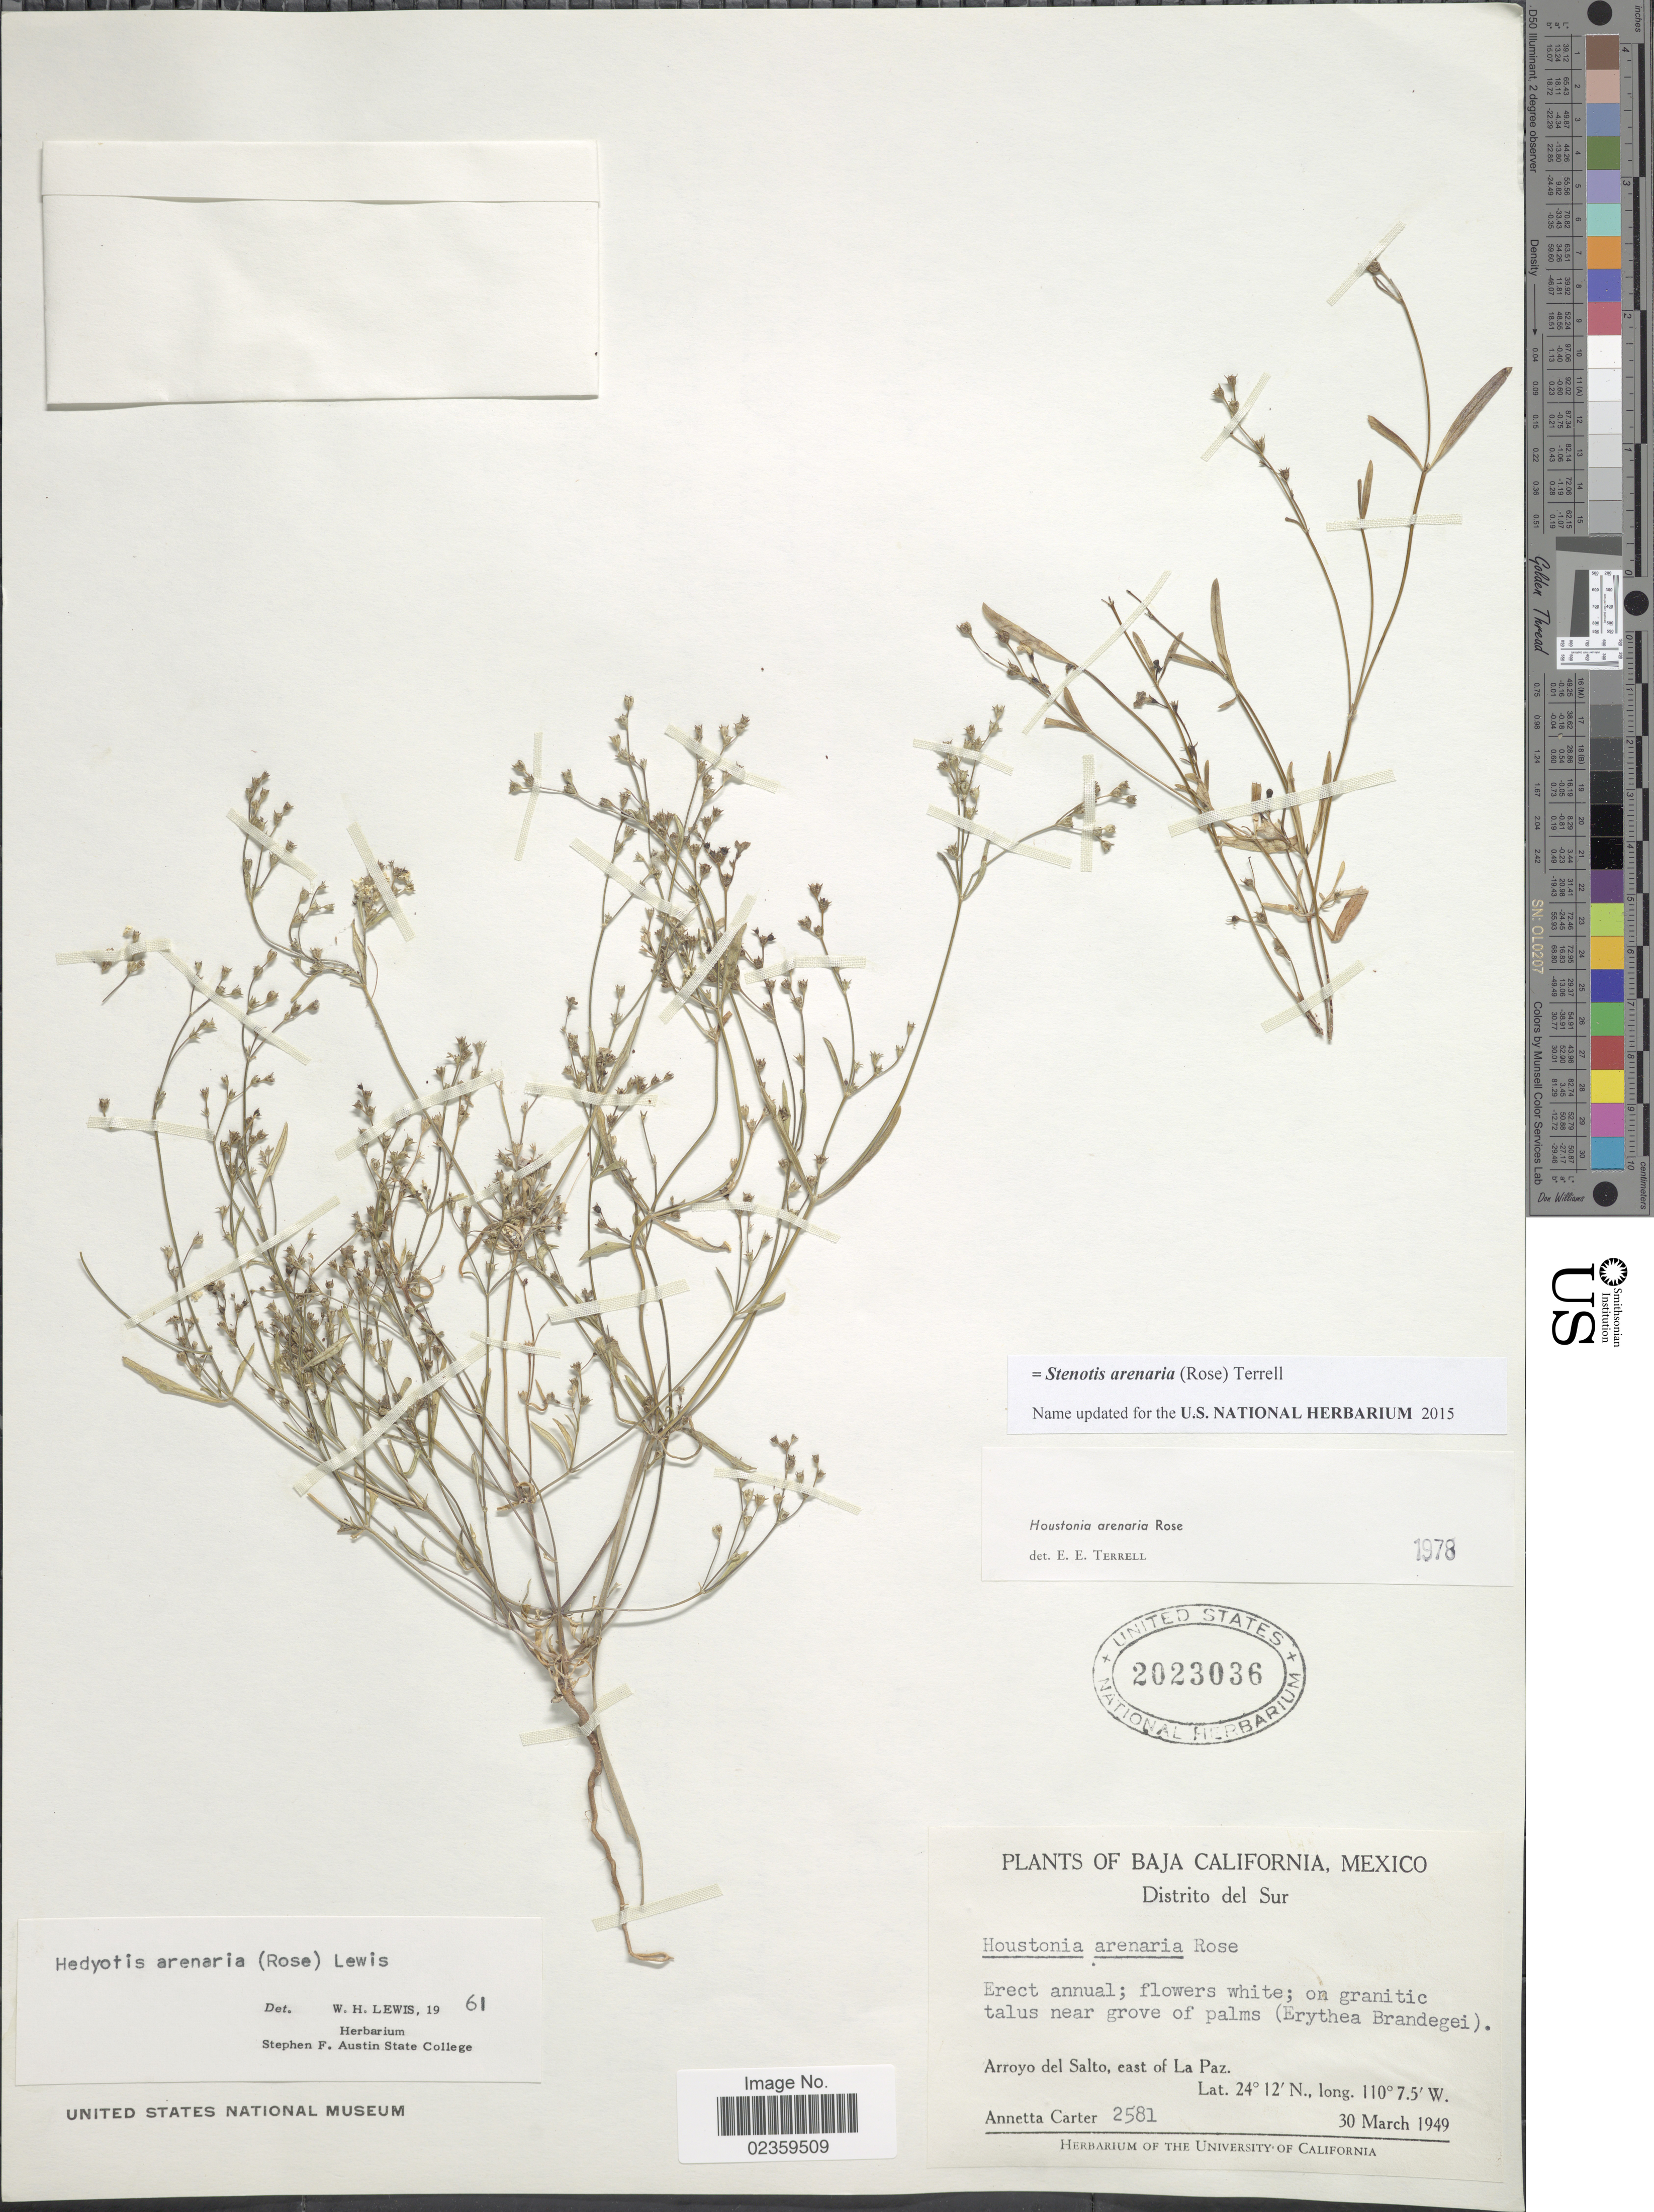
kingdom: Plantae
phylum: Tracheophyta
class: Magnoliopsida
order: Gentianales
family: Rubiaceae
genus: Stenotis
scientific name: Stenotis arenaria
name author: (Rose) Terrell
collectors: A. Carter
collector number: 2581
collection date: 1949-03-30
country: Mexico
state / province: Baja California Sur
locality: Distrito del Sur. Arroyo del Salto, east of La Paz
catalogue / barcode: US 2023036